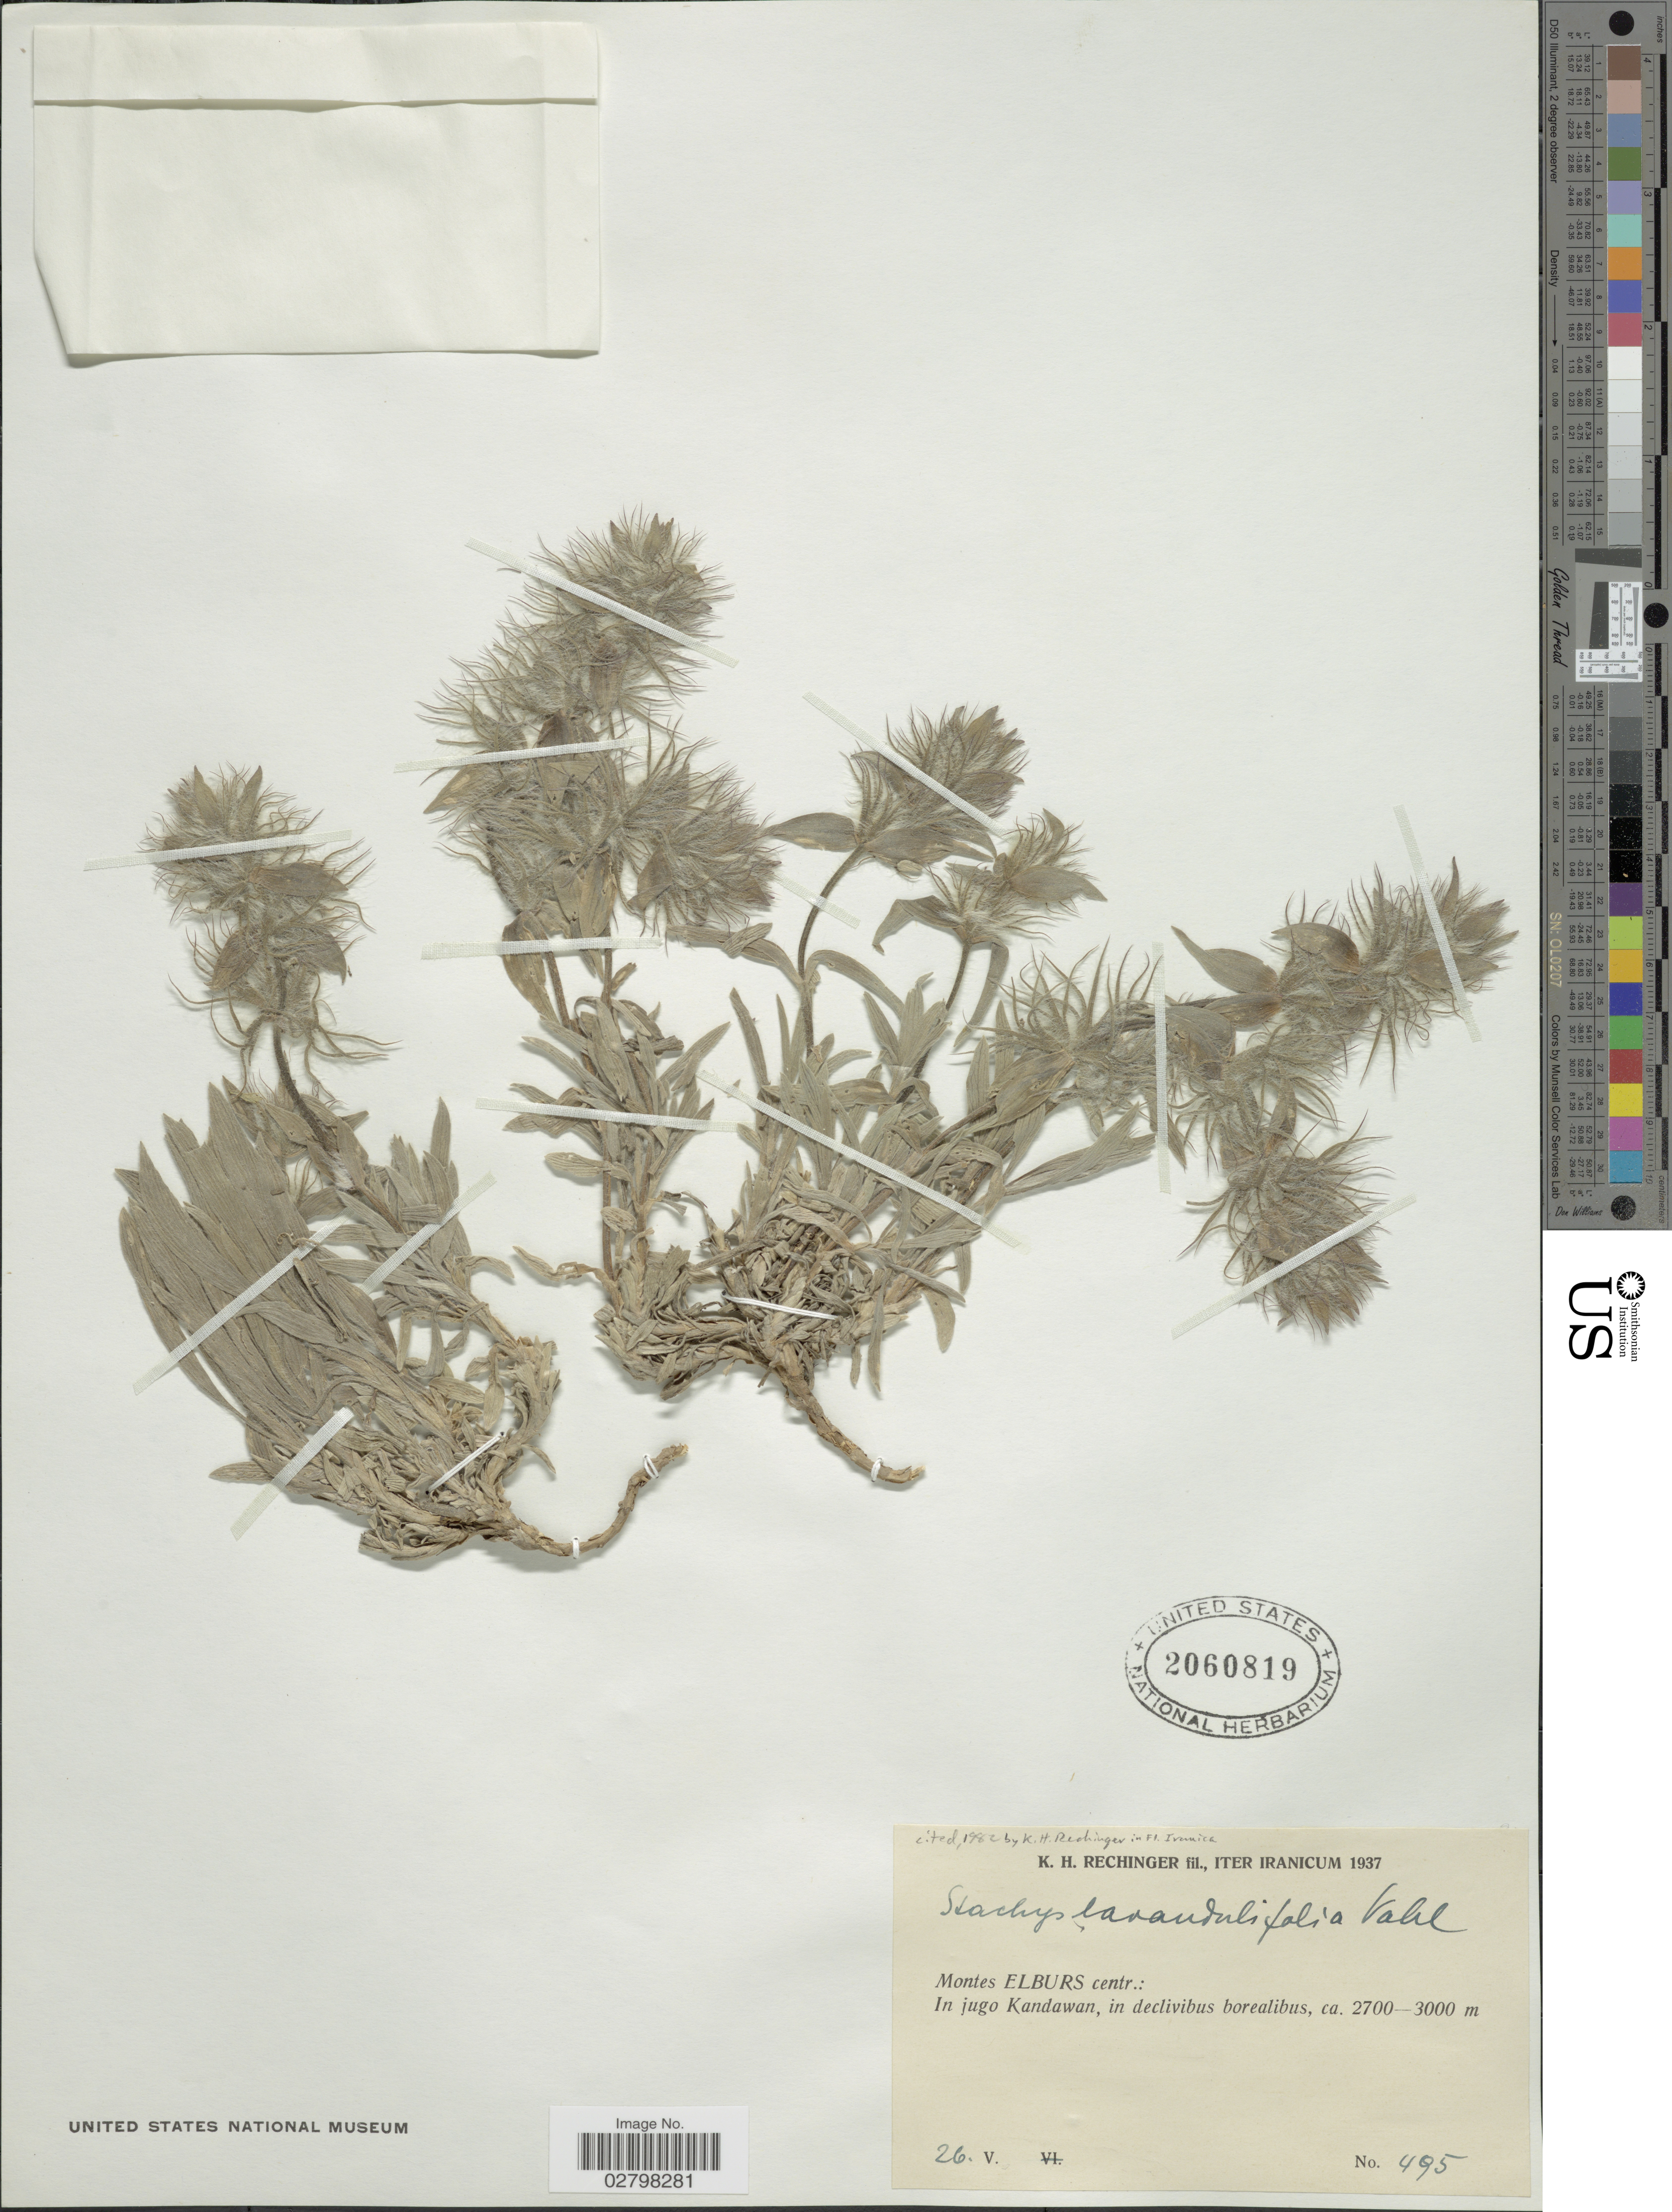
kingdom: Plantae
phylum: Tracheophyta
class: Magnoliopsida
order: Lamiales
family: Lamiaceae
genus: Stachys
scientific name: Stachys lavandulifolia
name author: Vahl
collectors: K. H. Rechinger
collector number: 495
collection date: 1937-05-26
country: Iran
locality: Iter Iranicum. Montes Elburs centr.: In jugo Kandawan, in declivibus borealibus.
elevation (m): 2700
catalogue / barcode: US 2060819